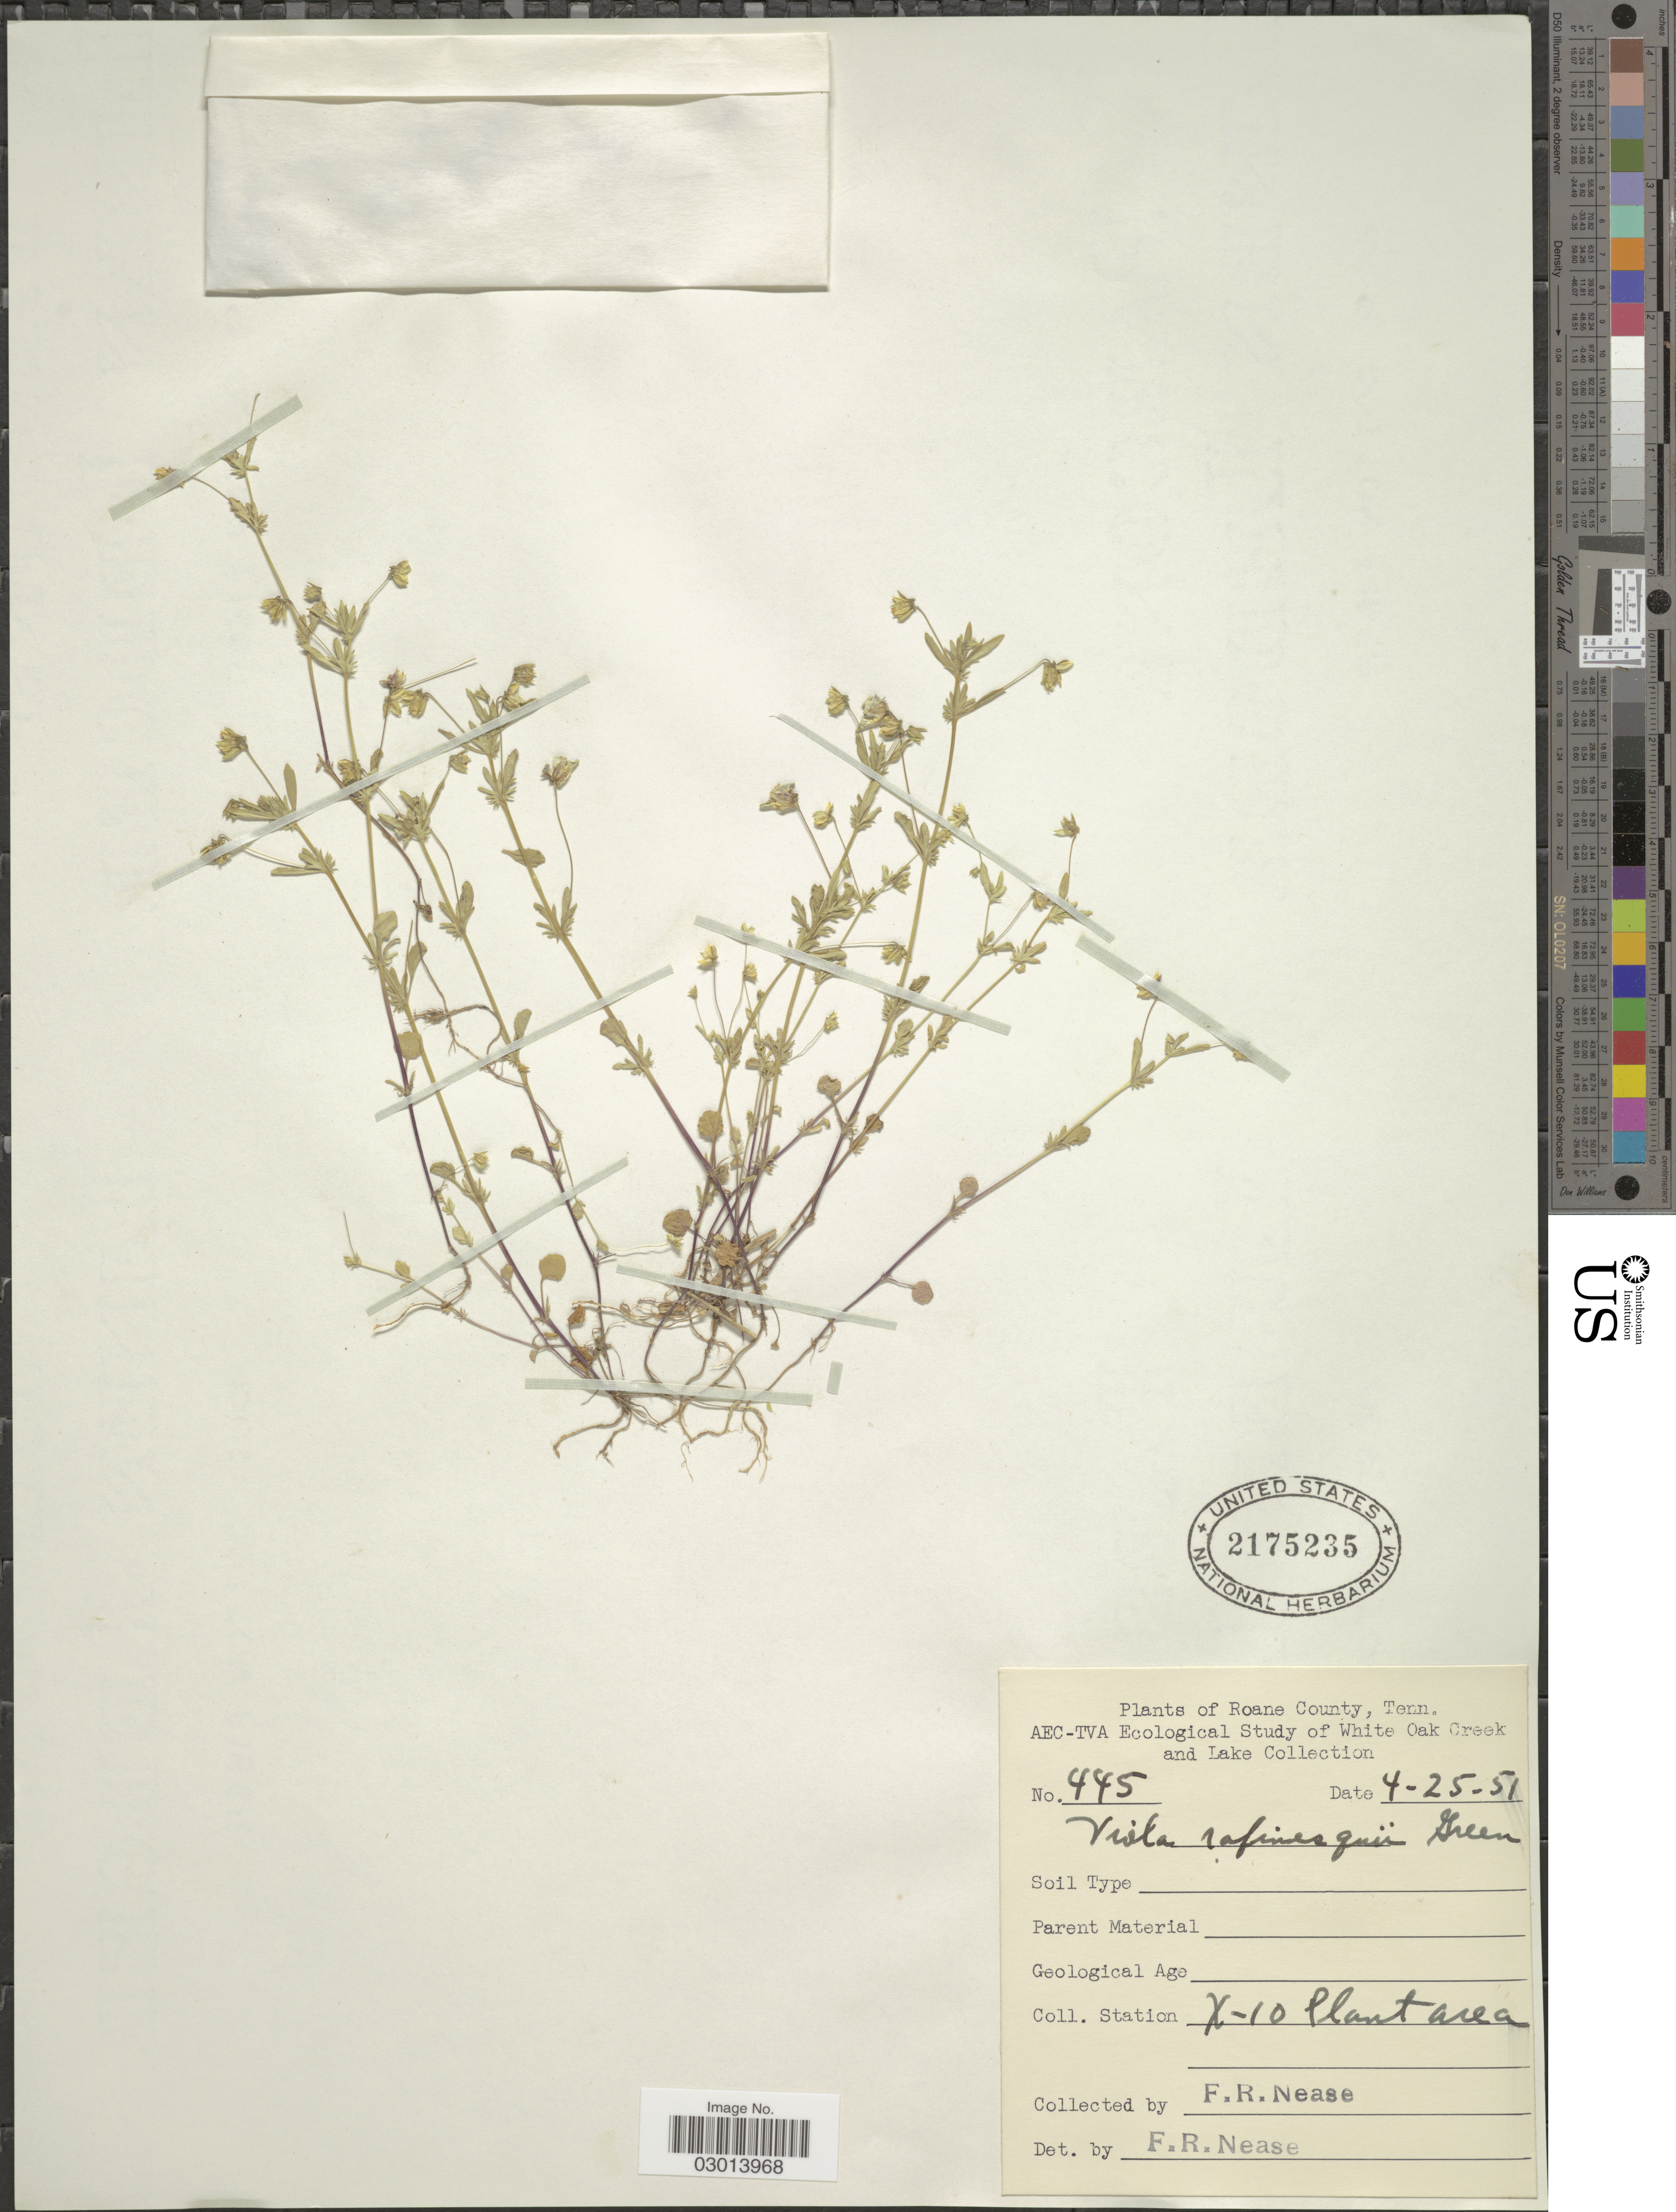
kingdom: Plantae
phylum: Tracheophyta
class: Magnoliopsida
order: Malpighiales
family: Violaceae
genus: Viola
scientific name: Viola rafinesquei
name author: Greene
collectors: F. Nease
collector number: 445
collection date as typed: Transcribed d/m/y: 25/4/51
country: United States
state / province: Tennessee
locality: Roane County, Tenn. AEC-TVA Ecological Study of White Oak Creek and Lake Collection. X-10 Plant area.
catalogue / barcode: US 2175235